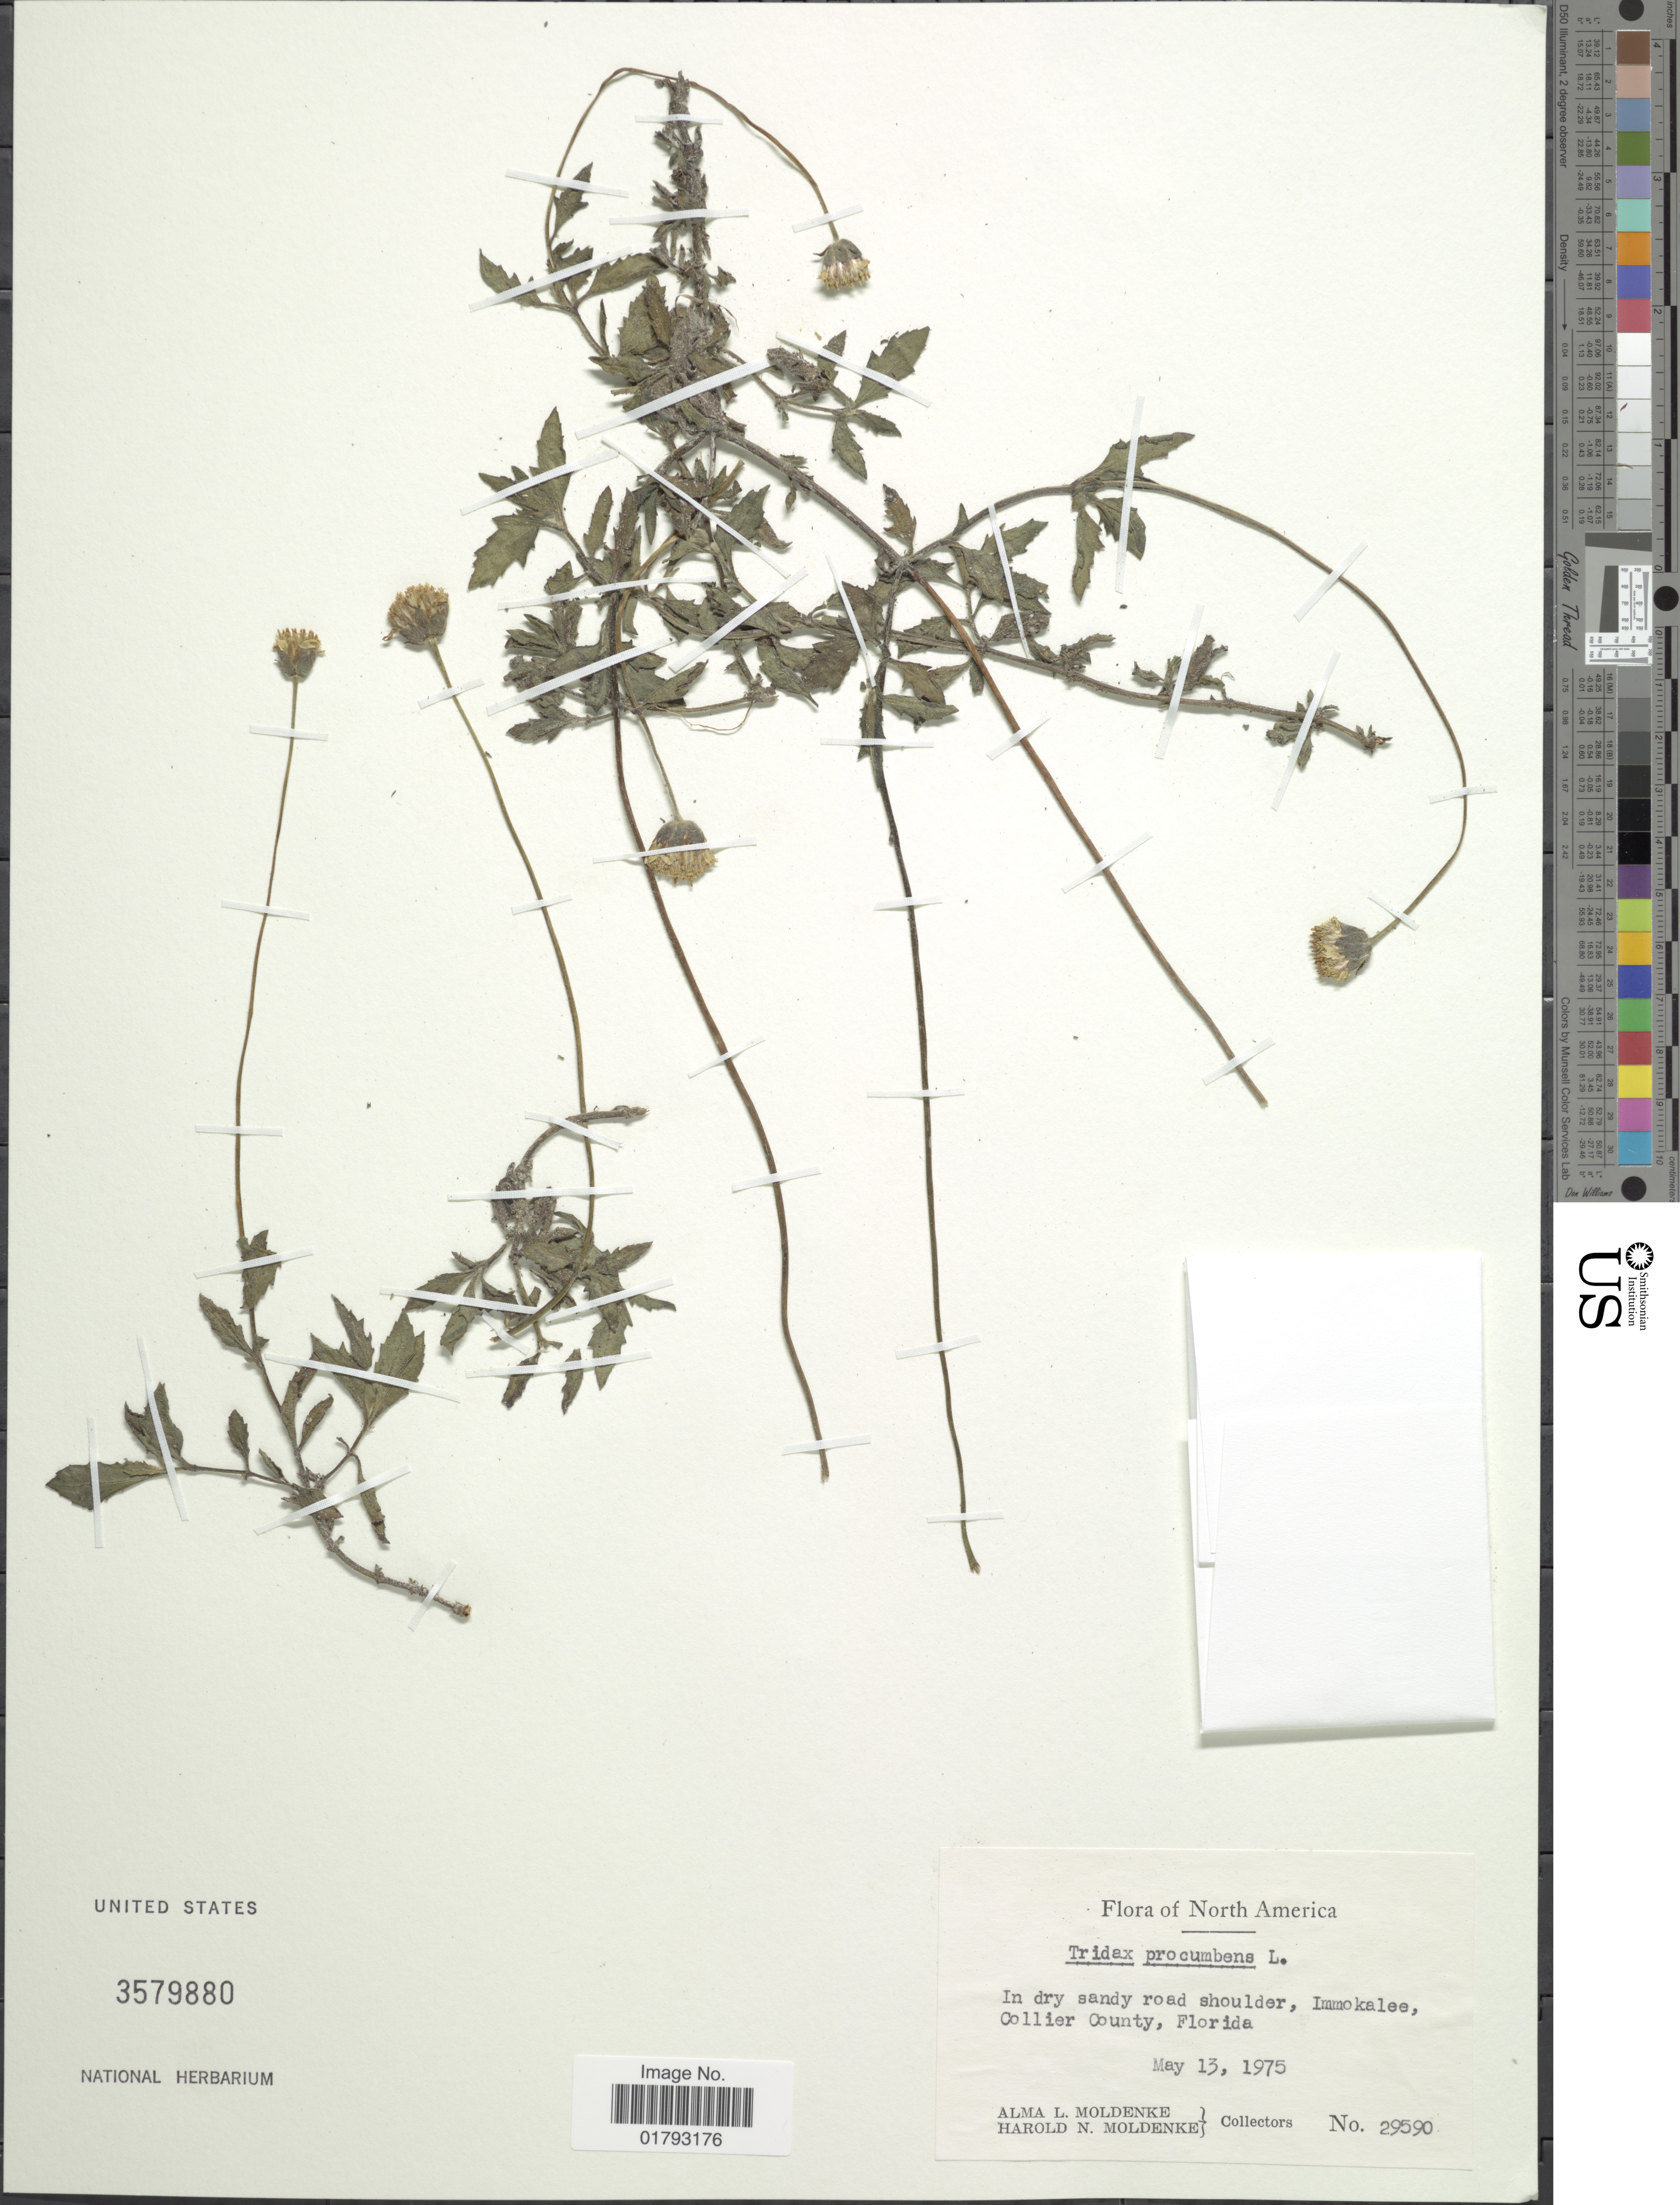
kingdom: Plantae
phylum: Tracheophyta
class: Magnoliopsida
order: Asterales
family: Asteraceae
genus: Tridax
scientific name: Tridax procumbens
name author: L.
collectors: A. L. Moldenke & H. N. Moldenke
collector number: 29590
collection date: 1975-05-13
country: United States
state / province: Florida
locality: Immokalee, Collier County, Florida.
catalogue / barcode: US 3579880